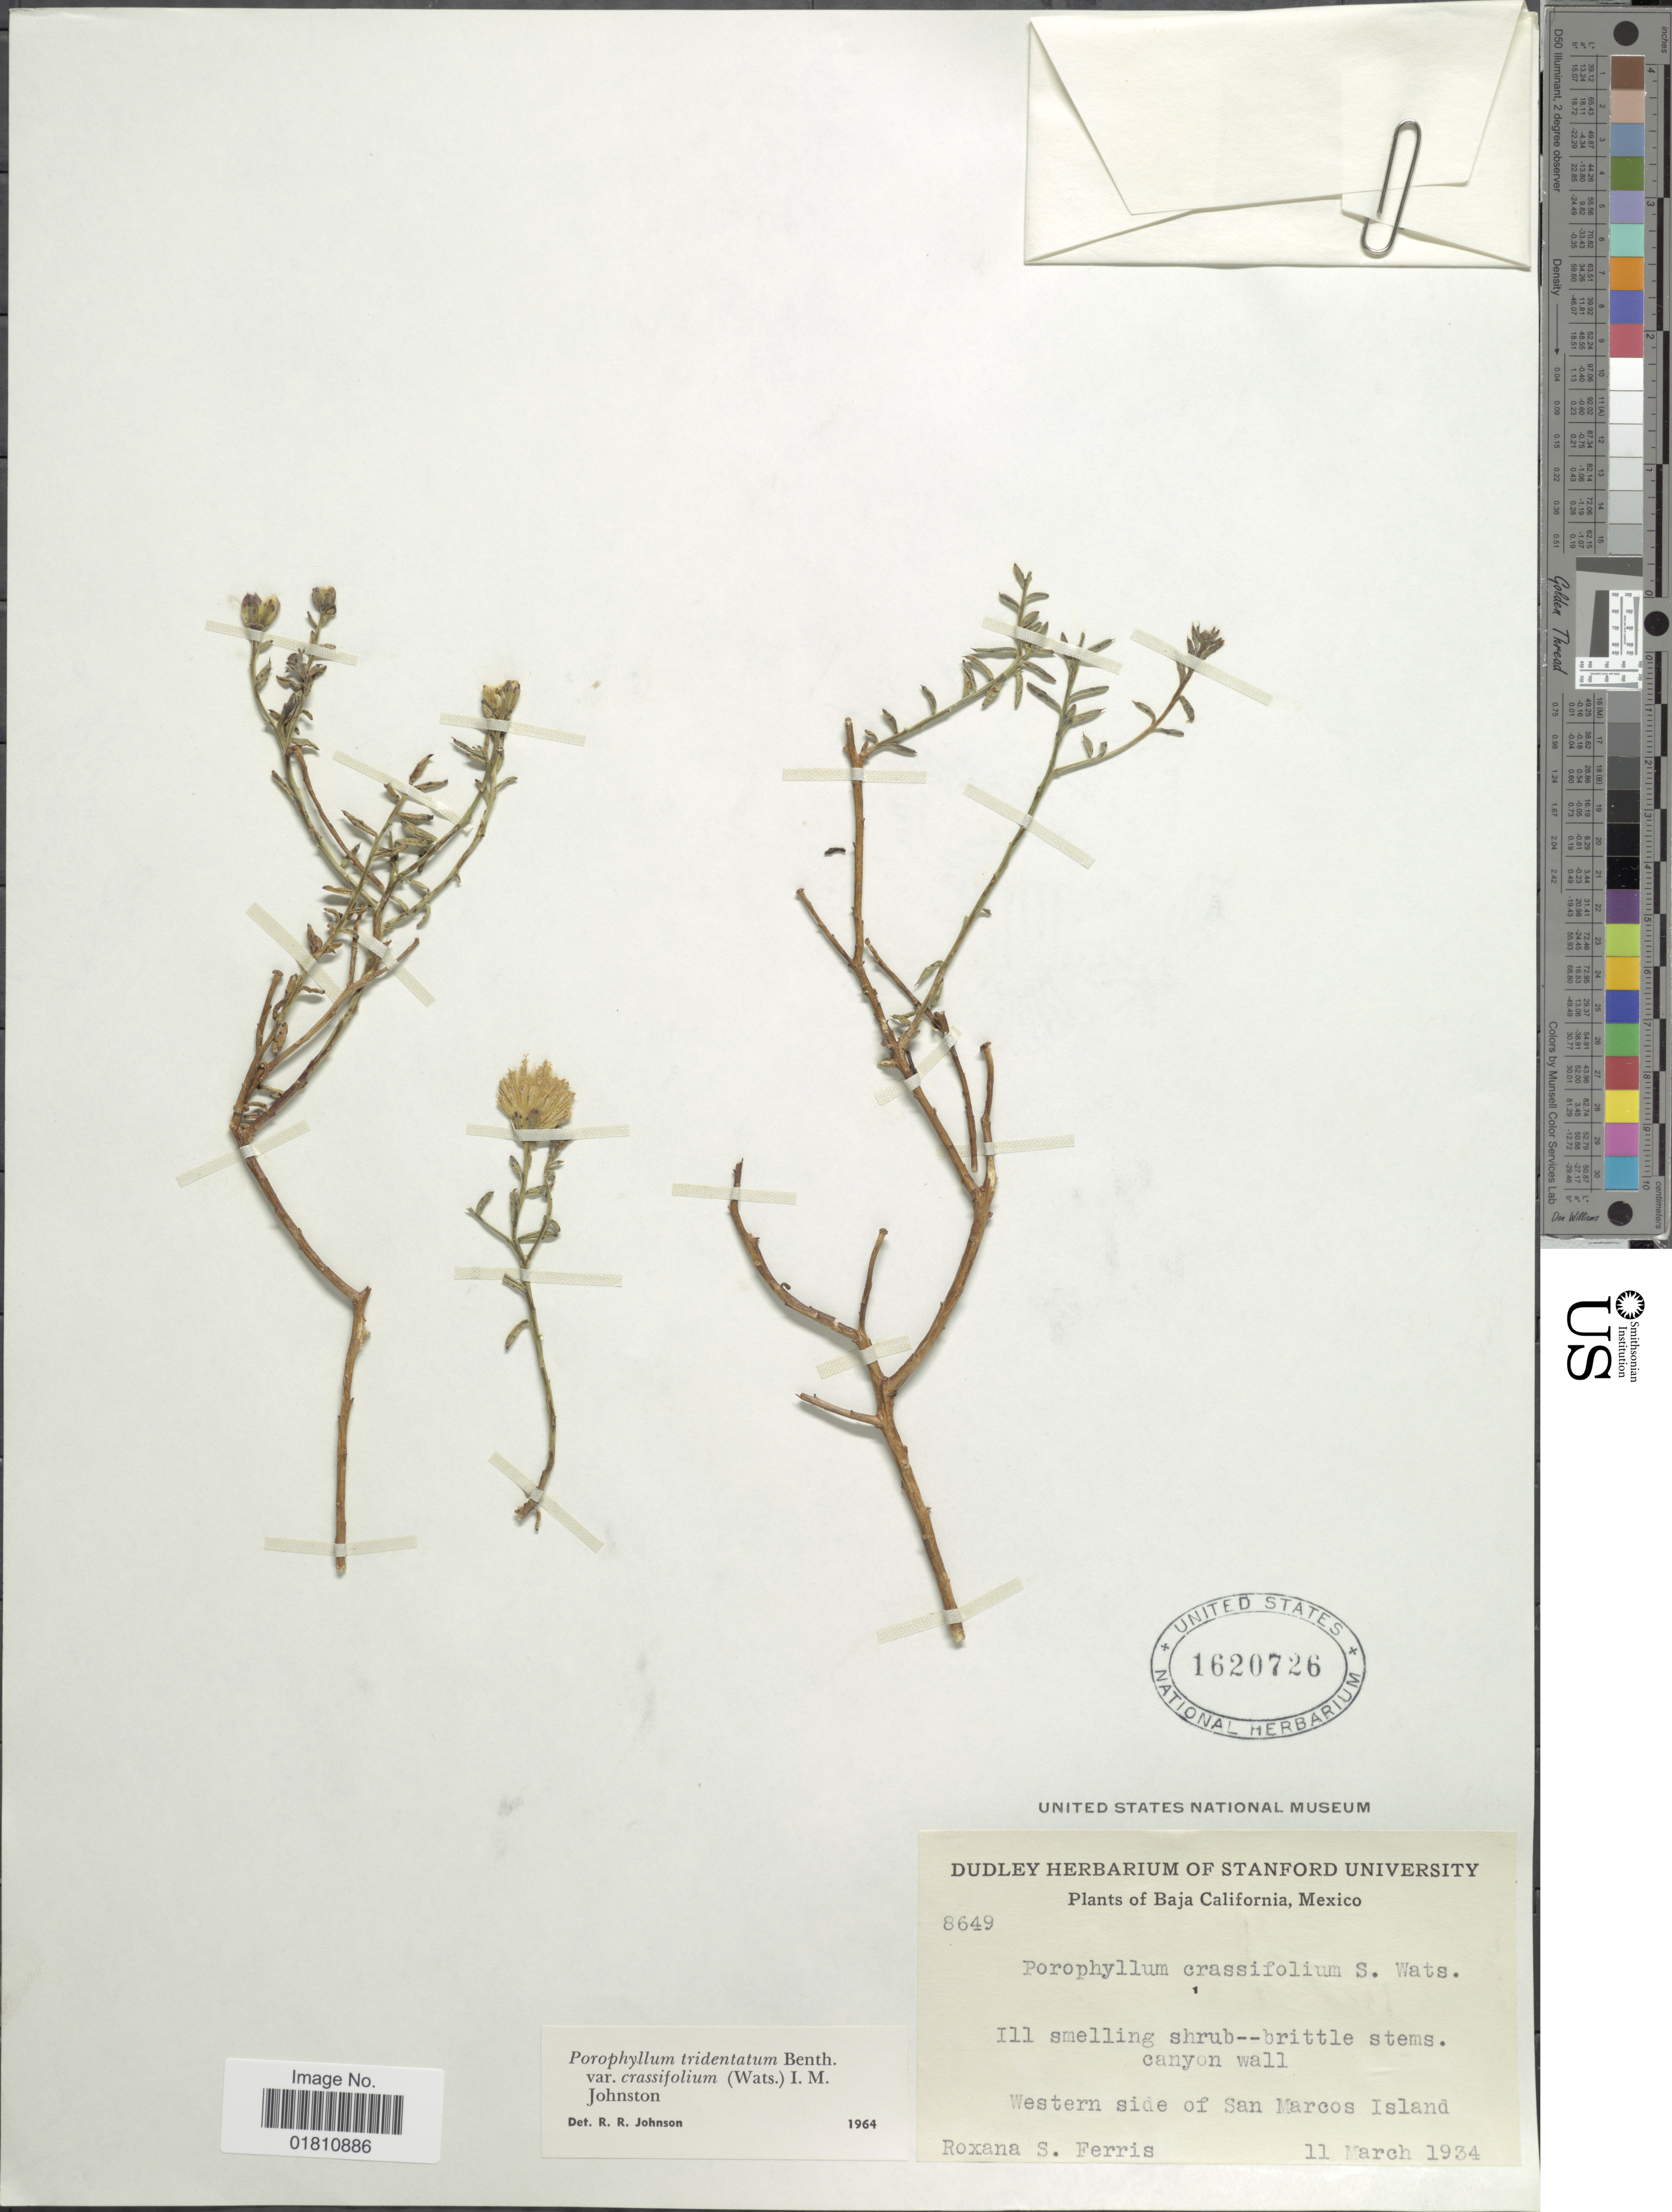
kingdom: Plantae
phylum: Tracheophyta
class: Magnoliopsida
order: Asterales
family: Asteraceae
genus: Bajacalia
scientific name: Bajacalia crassifolia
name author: (S. Watson) Loockerman et al.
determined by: Anzuinelli, M.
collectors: R. S. Ferris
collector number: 8649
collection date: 1934-03-11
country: Mexico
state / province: Baja California Sur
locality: Western side of San Marcos Island.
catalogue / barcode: US 1620726